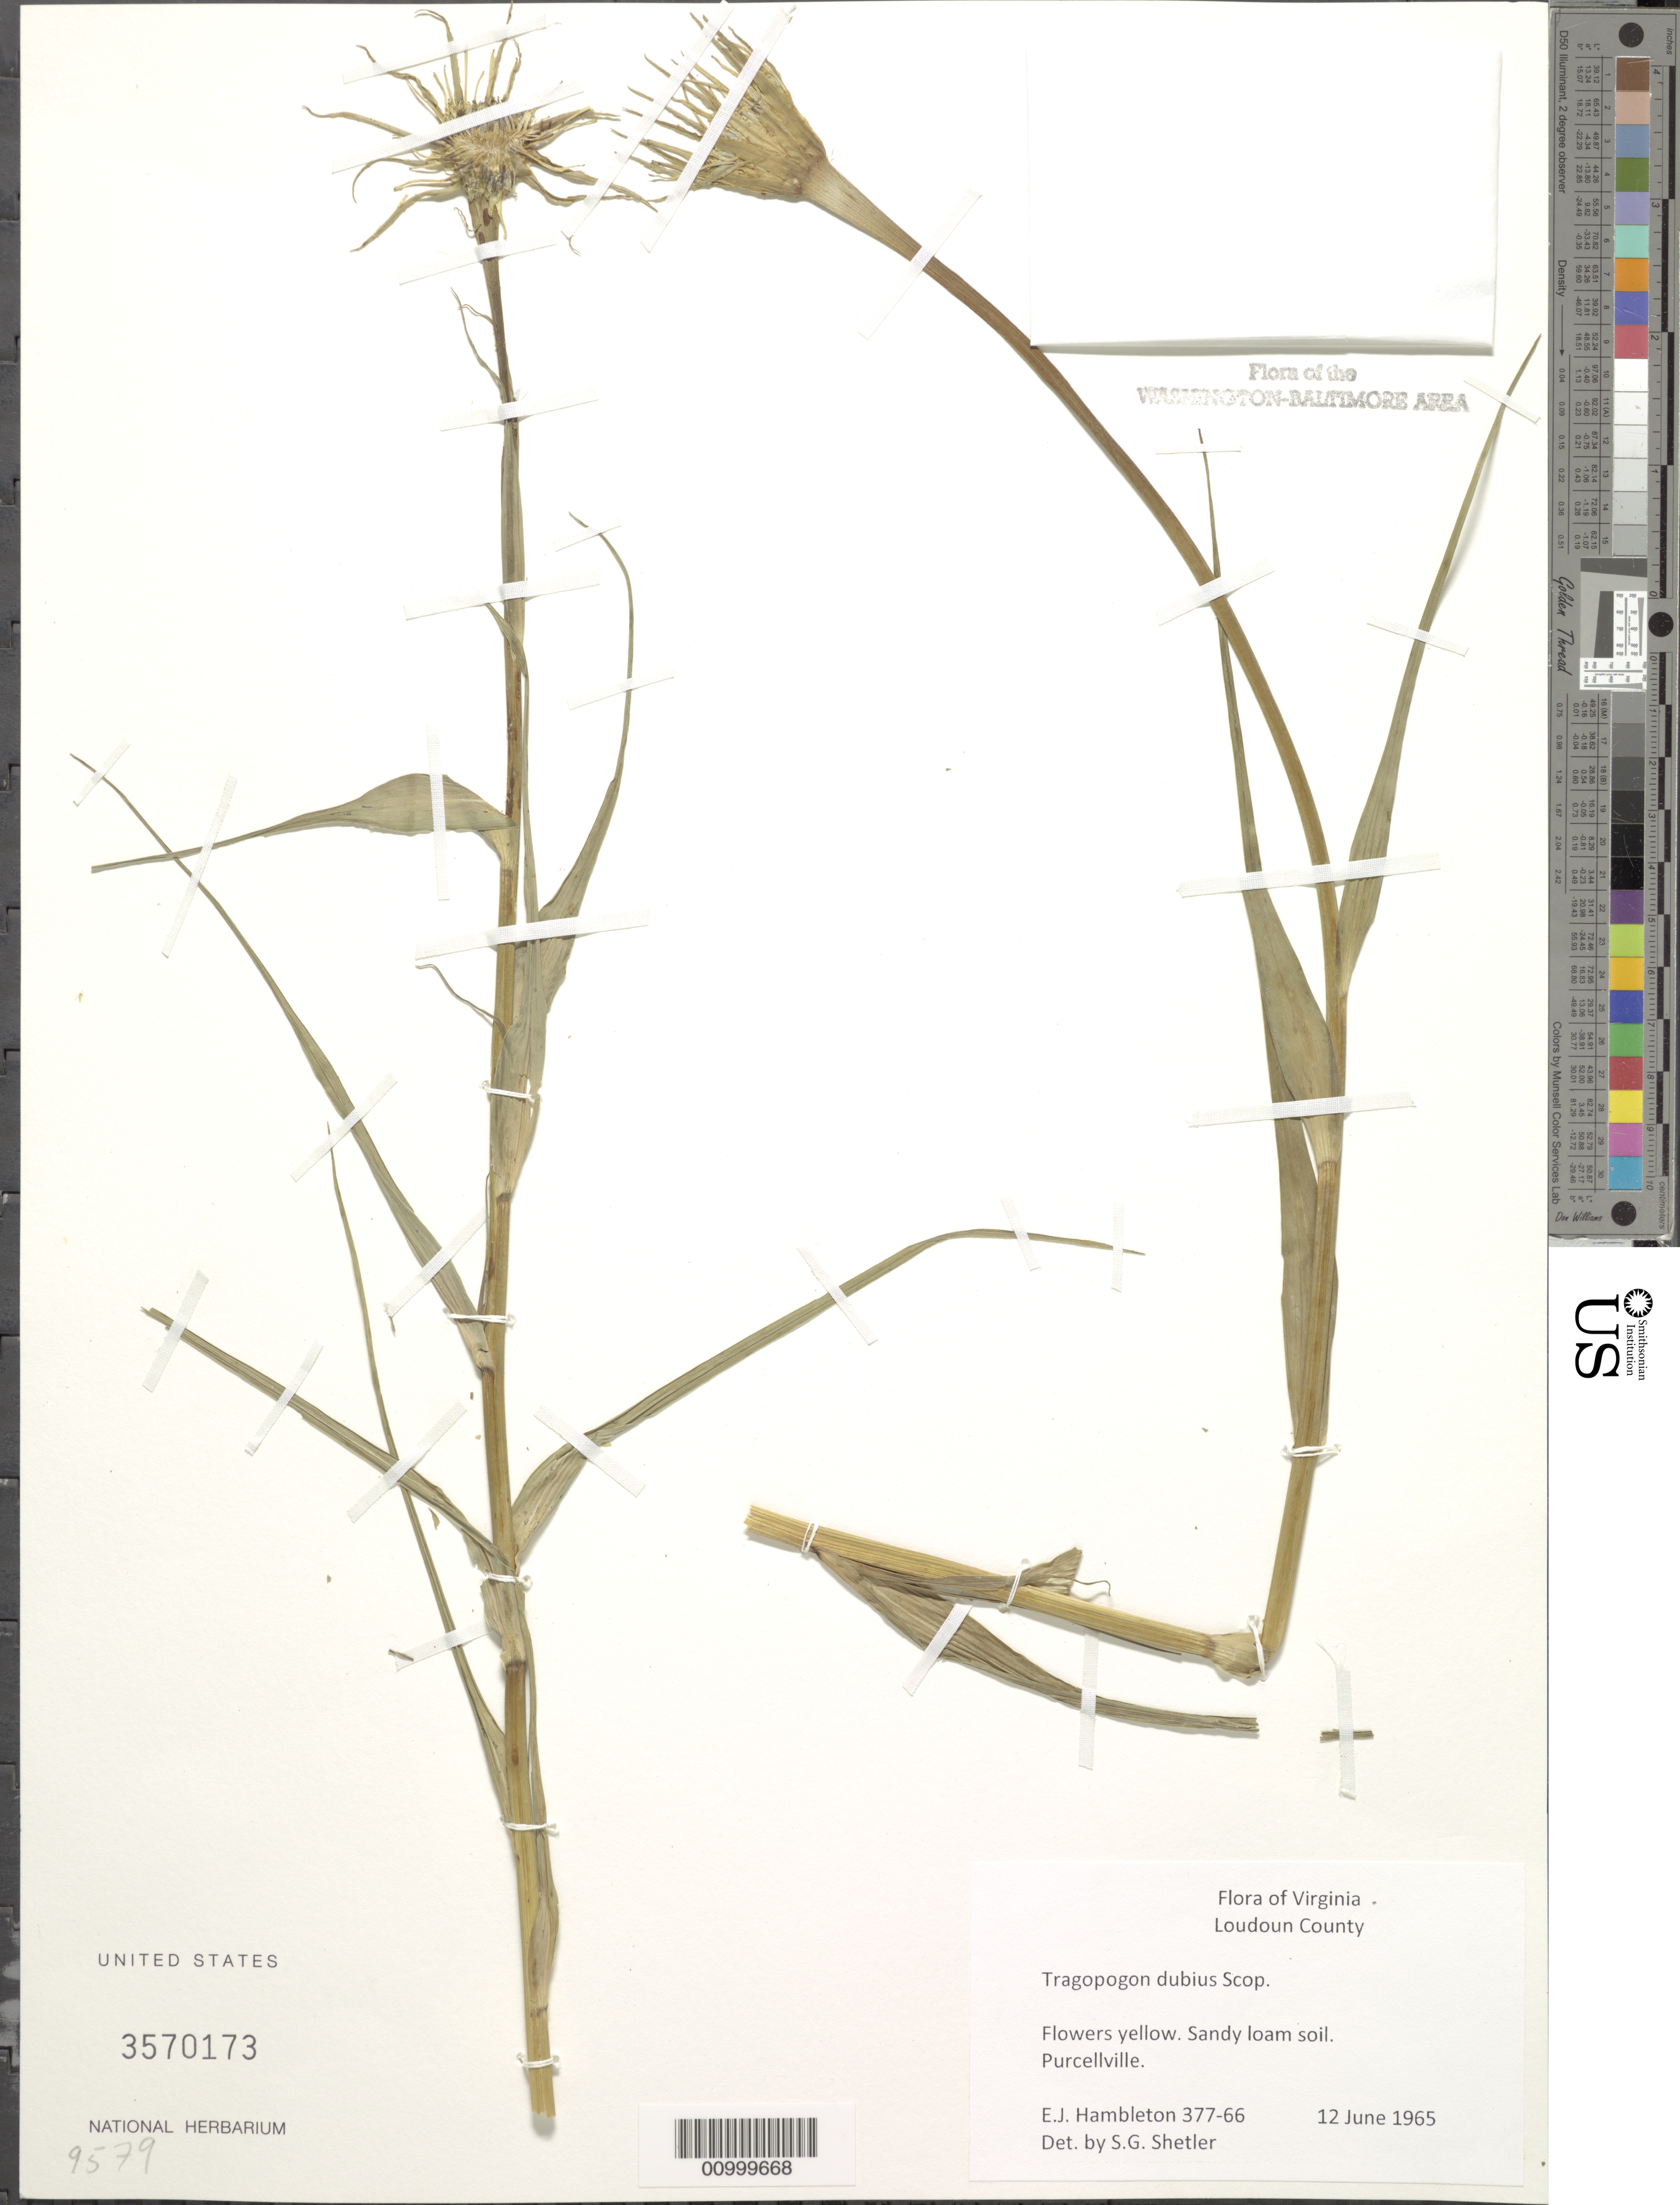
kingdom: Plantae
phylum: Tracheophyta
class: Magnoliopsida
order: Asterales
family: Asteraceae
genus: Tragopogon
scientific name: Tragopogon dubius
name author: Scop.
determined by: Shetler, Stanwyn G., (US), NMNH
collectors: E. Hambleton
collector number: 377-66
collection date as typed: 17 June 1965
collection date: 1965-06-17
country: United States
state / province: Virginia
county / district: Loudoun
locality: Purcellville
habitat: Sandy loam soil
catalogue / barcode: US 3570173